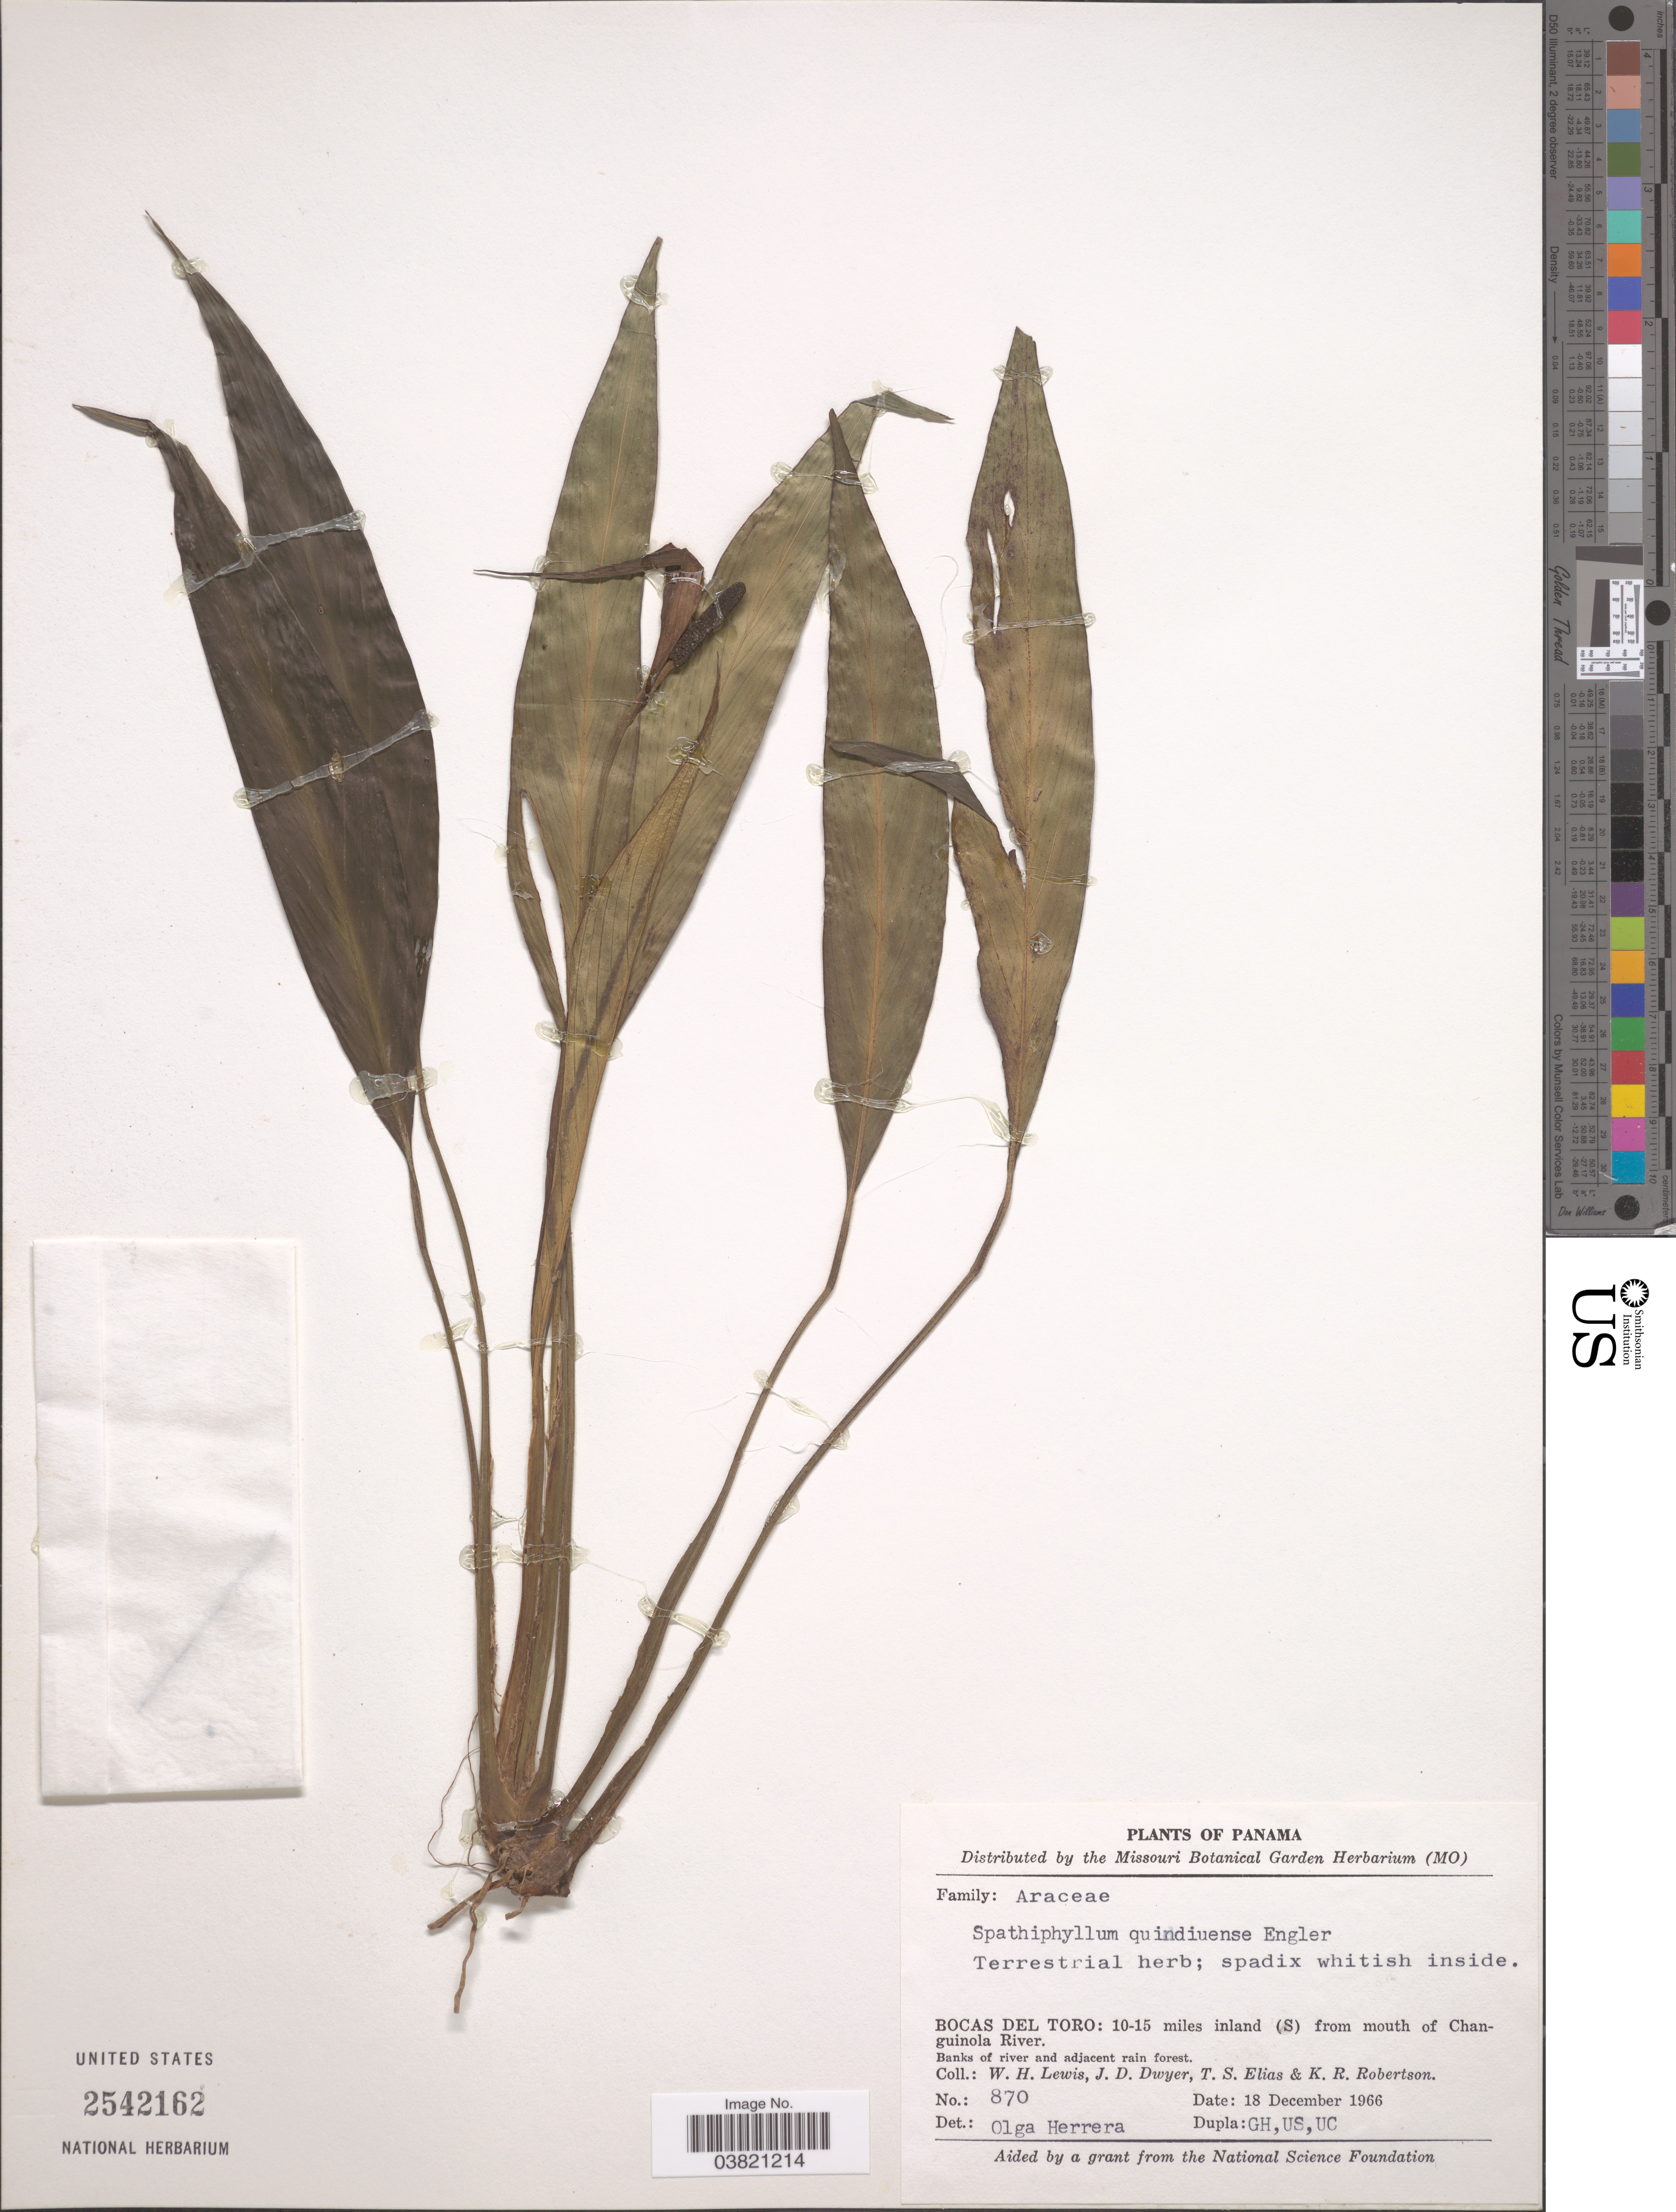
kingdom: Plantae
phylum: Tracheophyta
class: Liliopsida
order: Alismatales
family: Araceae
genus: Spathiphyllum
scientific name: Spathiphyllum quindiuense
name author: Engl.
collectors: W. H. Lewis, J. D. Dwyer, T. S. Elias & K. Robertson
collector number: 870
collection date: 1966-12-18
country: Panama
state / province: Bocas del Toro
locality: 10-15 miles inland (S) from mouth of Changuinola River.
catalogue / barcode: US 2542162